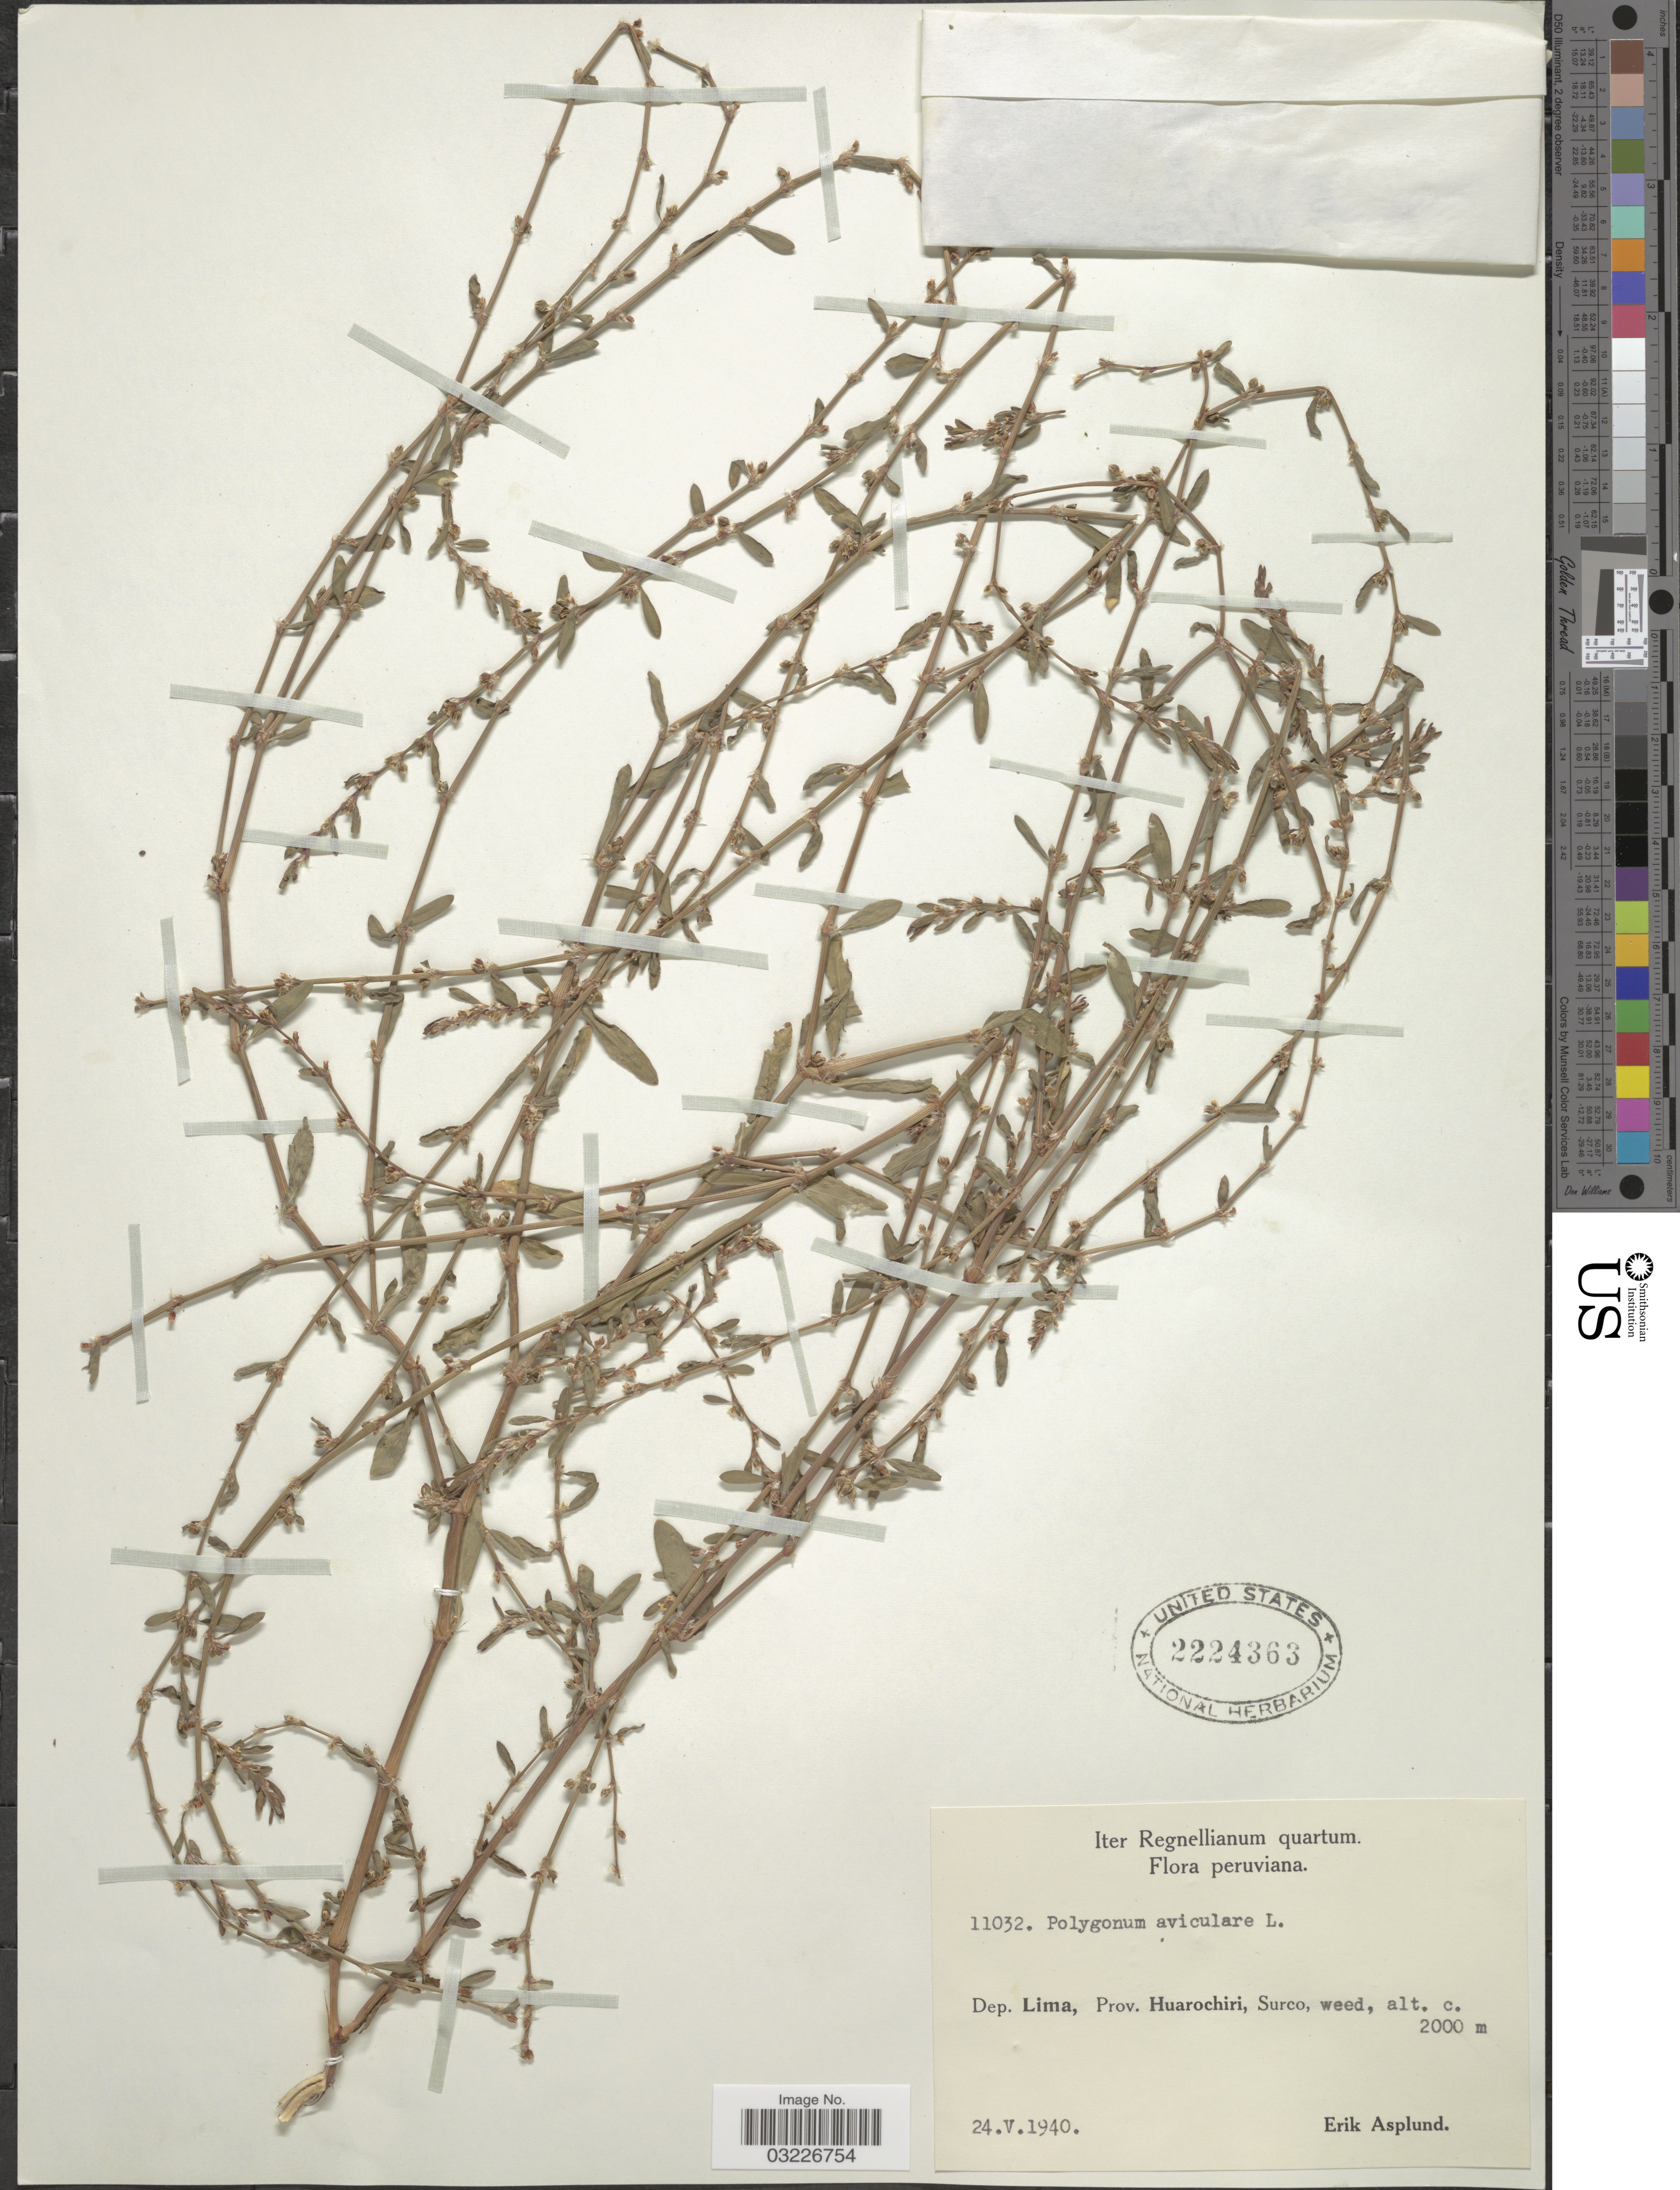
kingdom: Plantae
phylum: Tracheophyta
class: Magnoliopsida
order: Caryophyllales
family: Polygonaceae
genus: Polygonum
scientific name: Polygonum aviculare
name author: L.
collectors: E. Asplund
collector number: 11032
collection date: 1940-05-24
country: Peru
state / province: Lima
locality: Dep. Lima, Prov. Huarochiri, Surco.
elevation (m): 2000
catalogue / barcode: US 2224363